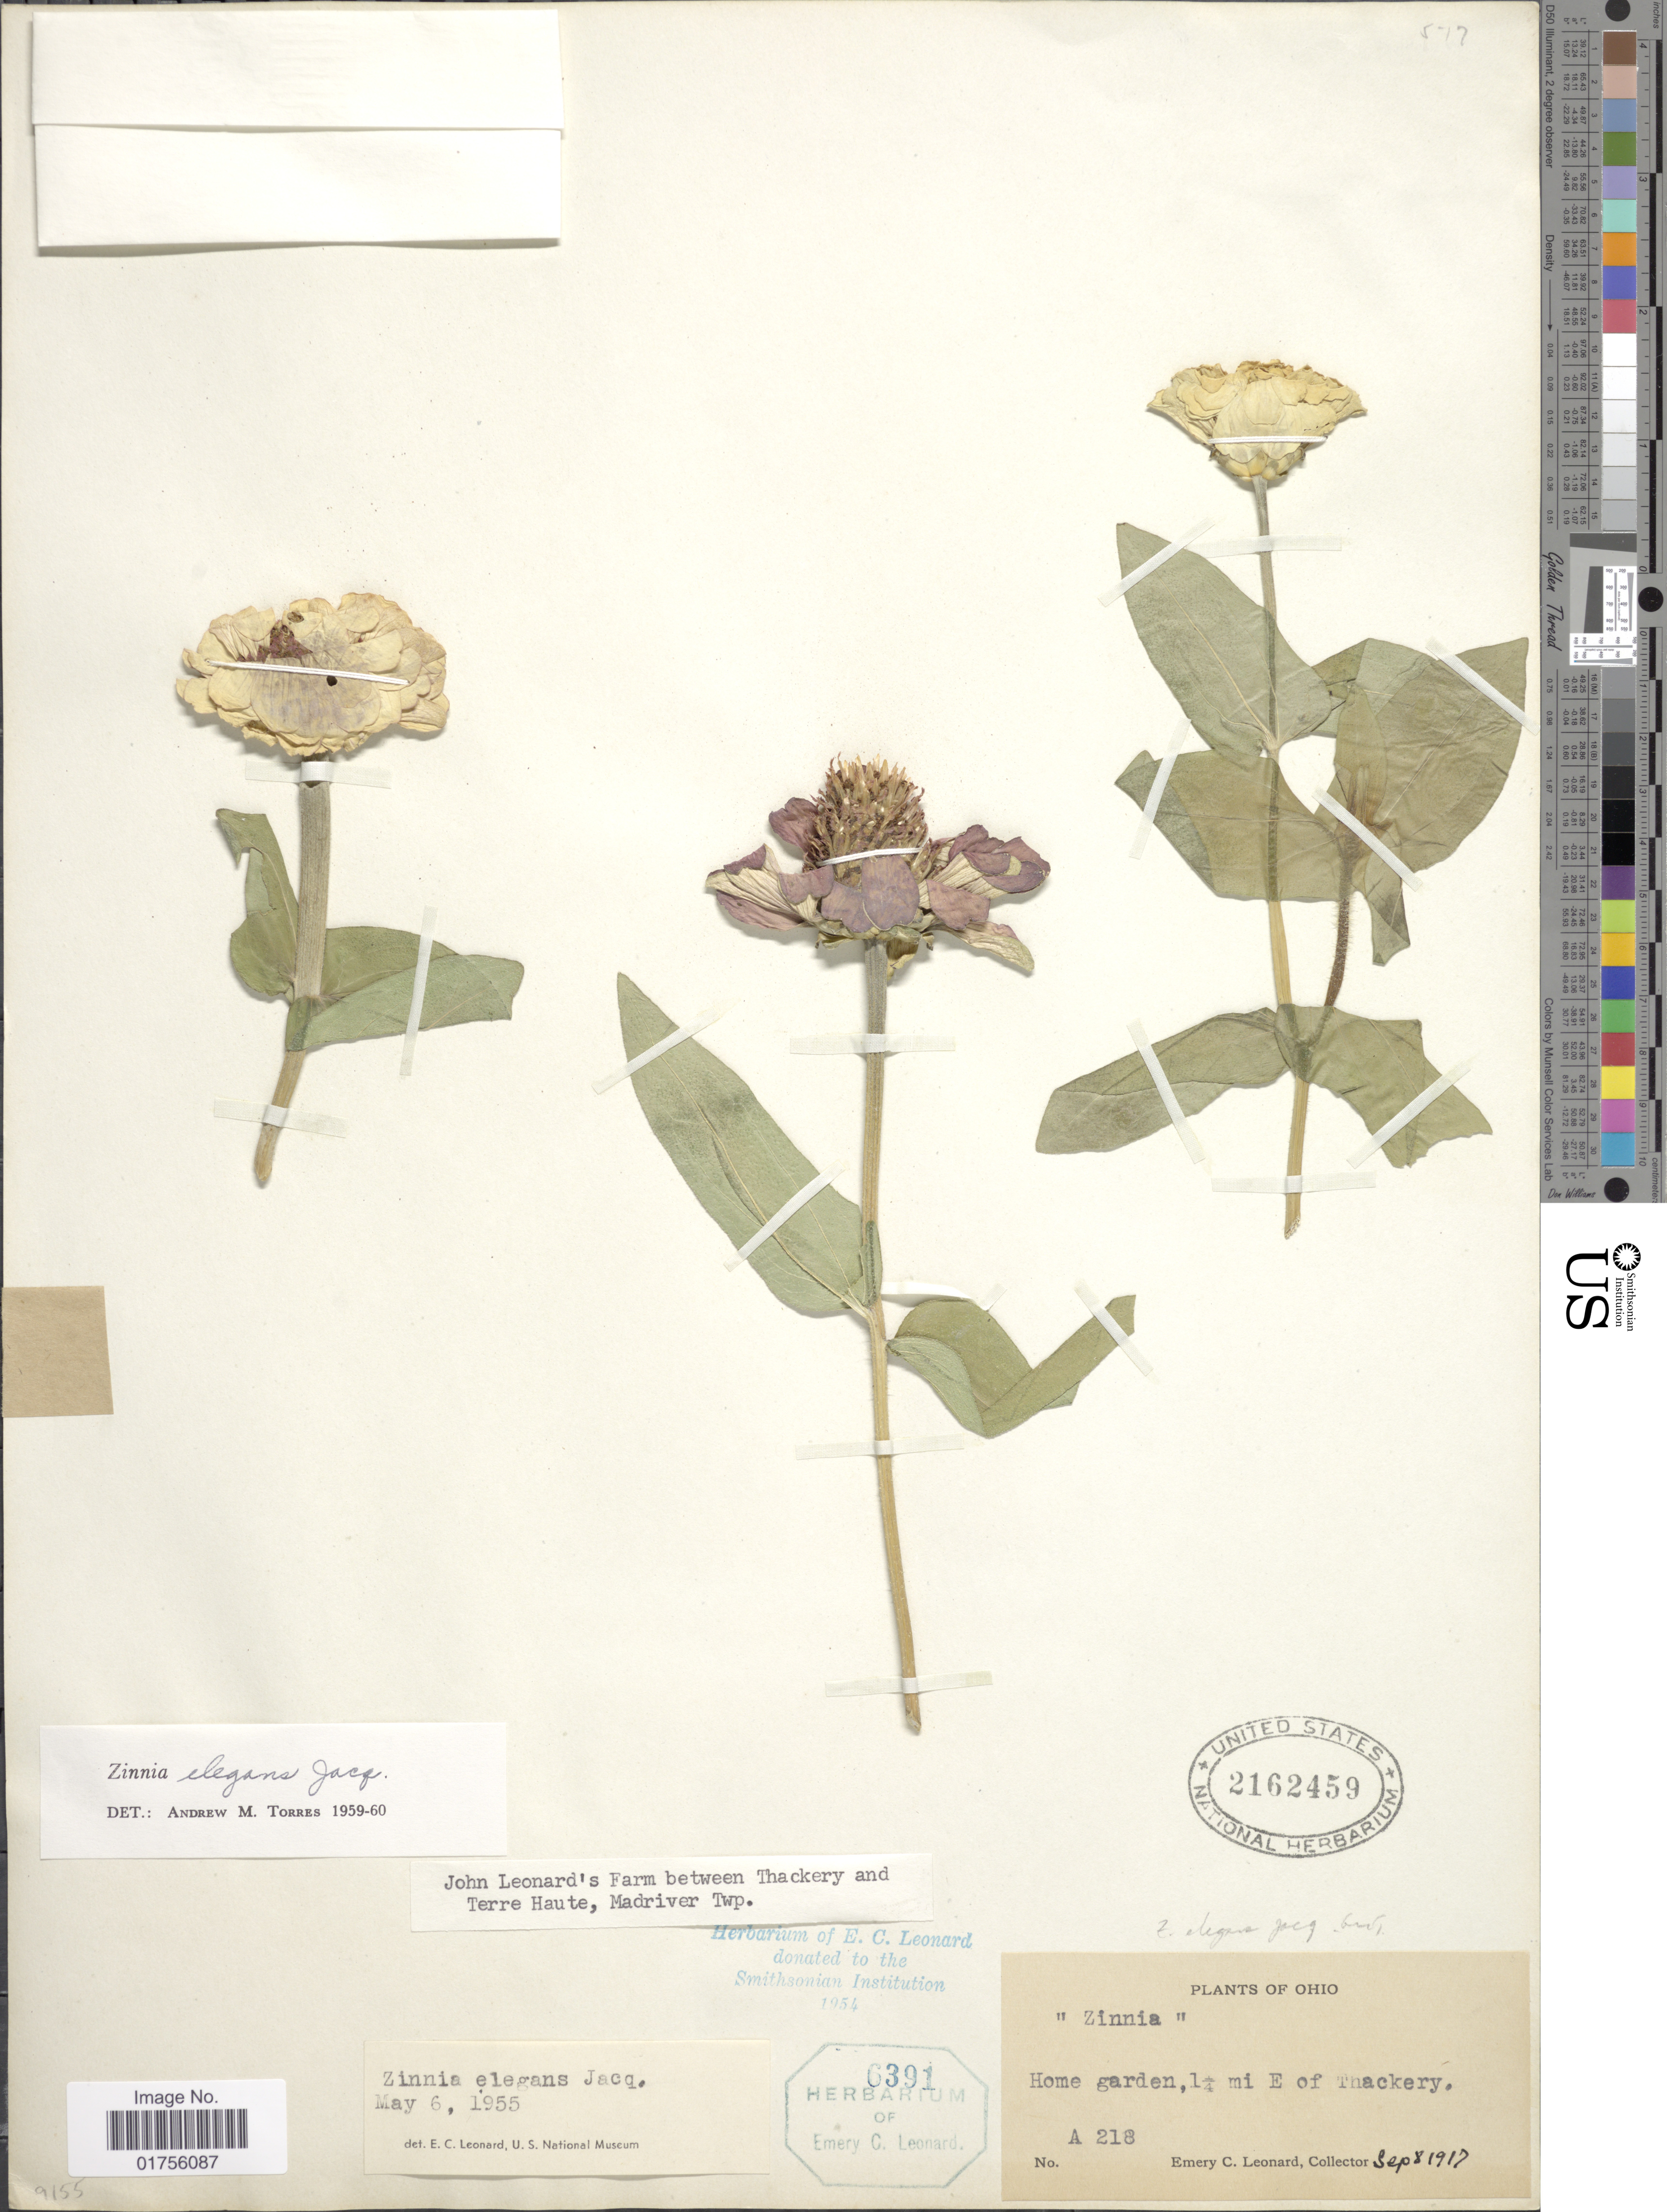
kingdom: Plantae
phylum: Tracheophyta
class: Magnoliopsida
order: Asterales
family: Asteraceae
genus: Zinnia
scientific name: Zinnia elegans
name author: Jacq.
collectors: E. C. Leonard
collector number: A 218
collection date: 1917-09-08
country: United States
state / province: Ohio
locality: Home garden, 1¼ mi E of Thackery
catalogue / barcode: US 2162459